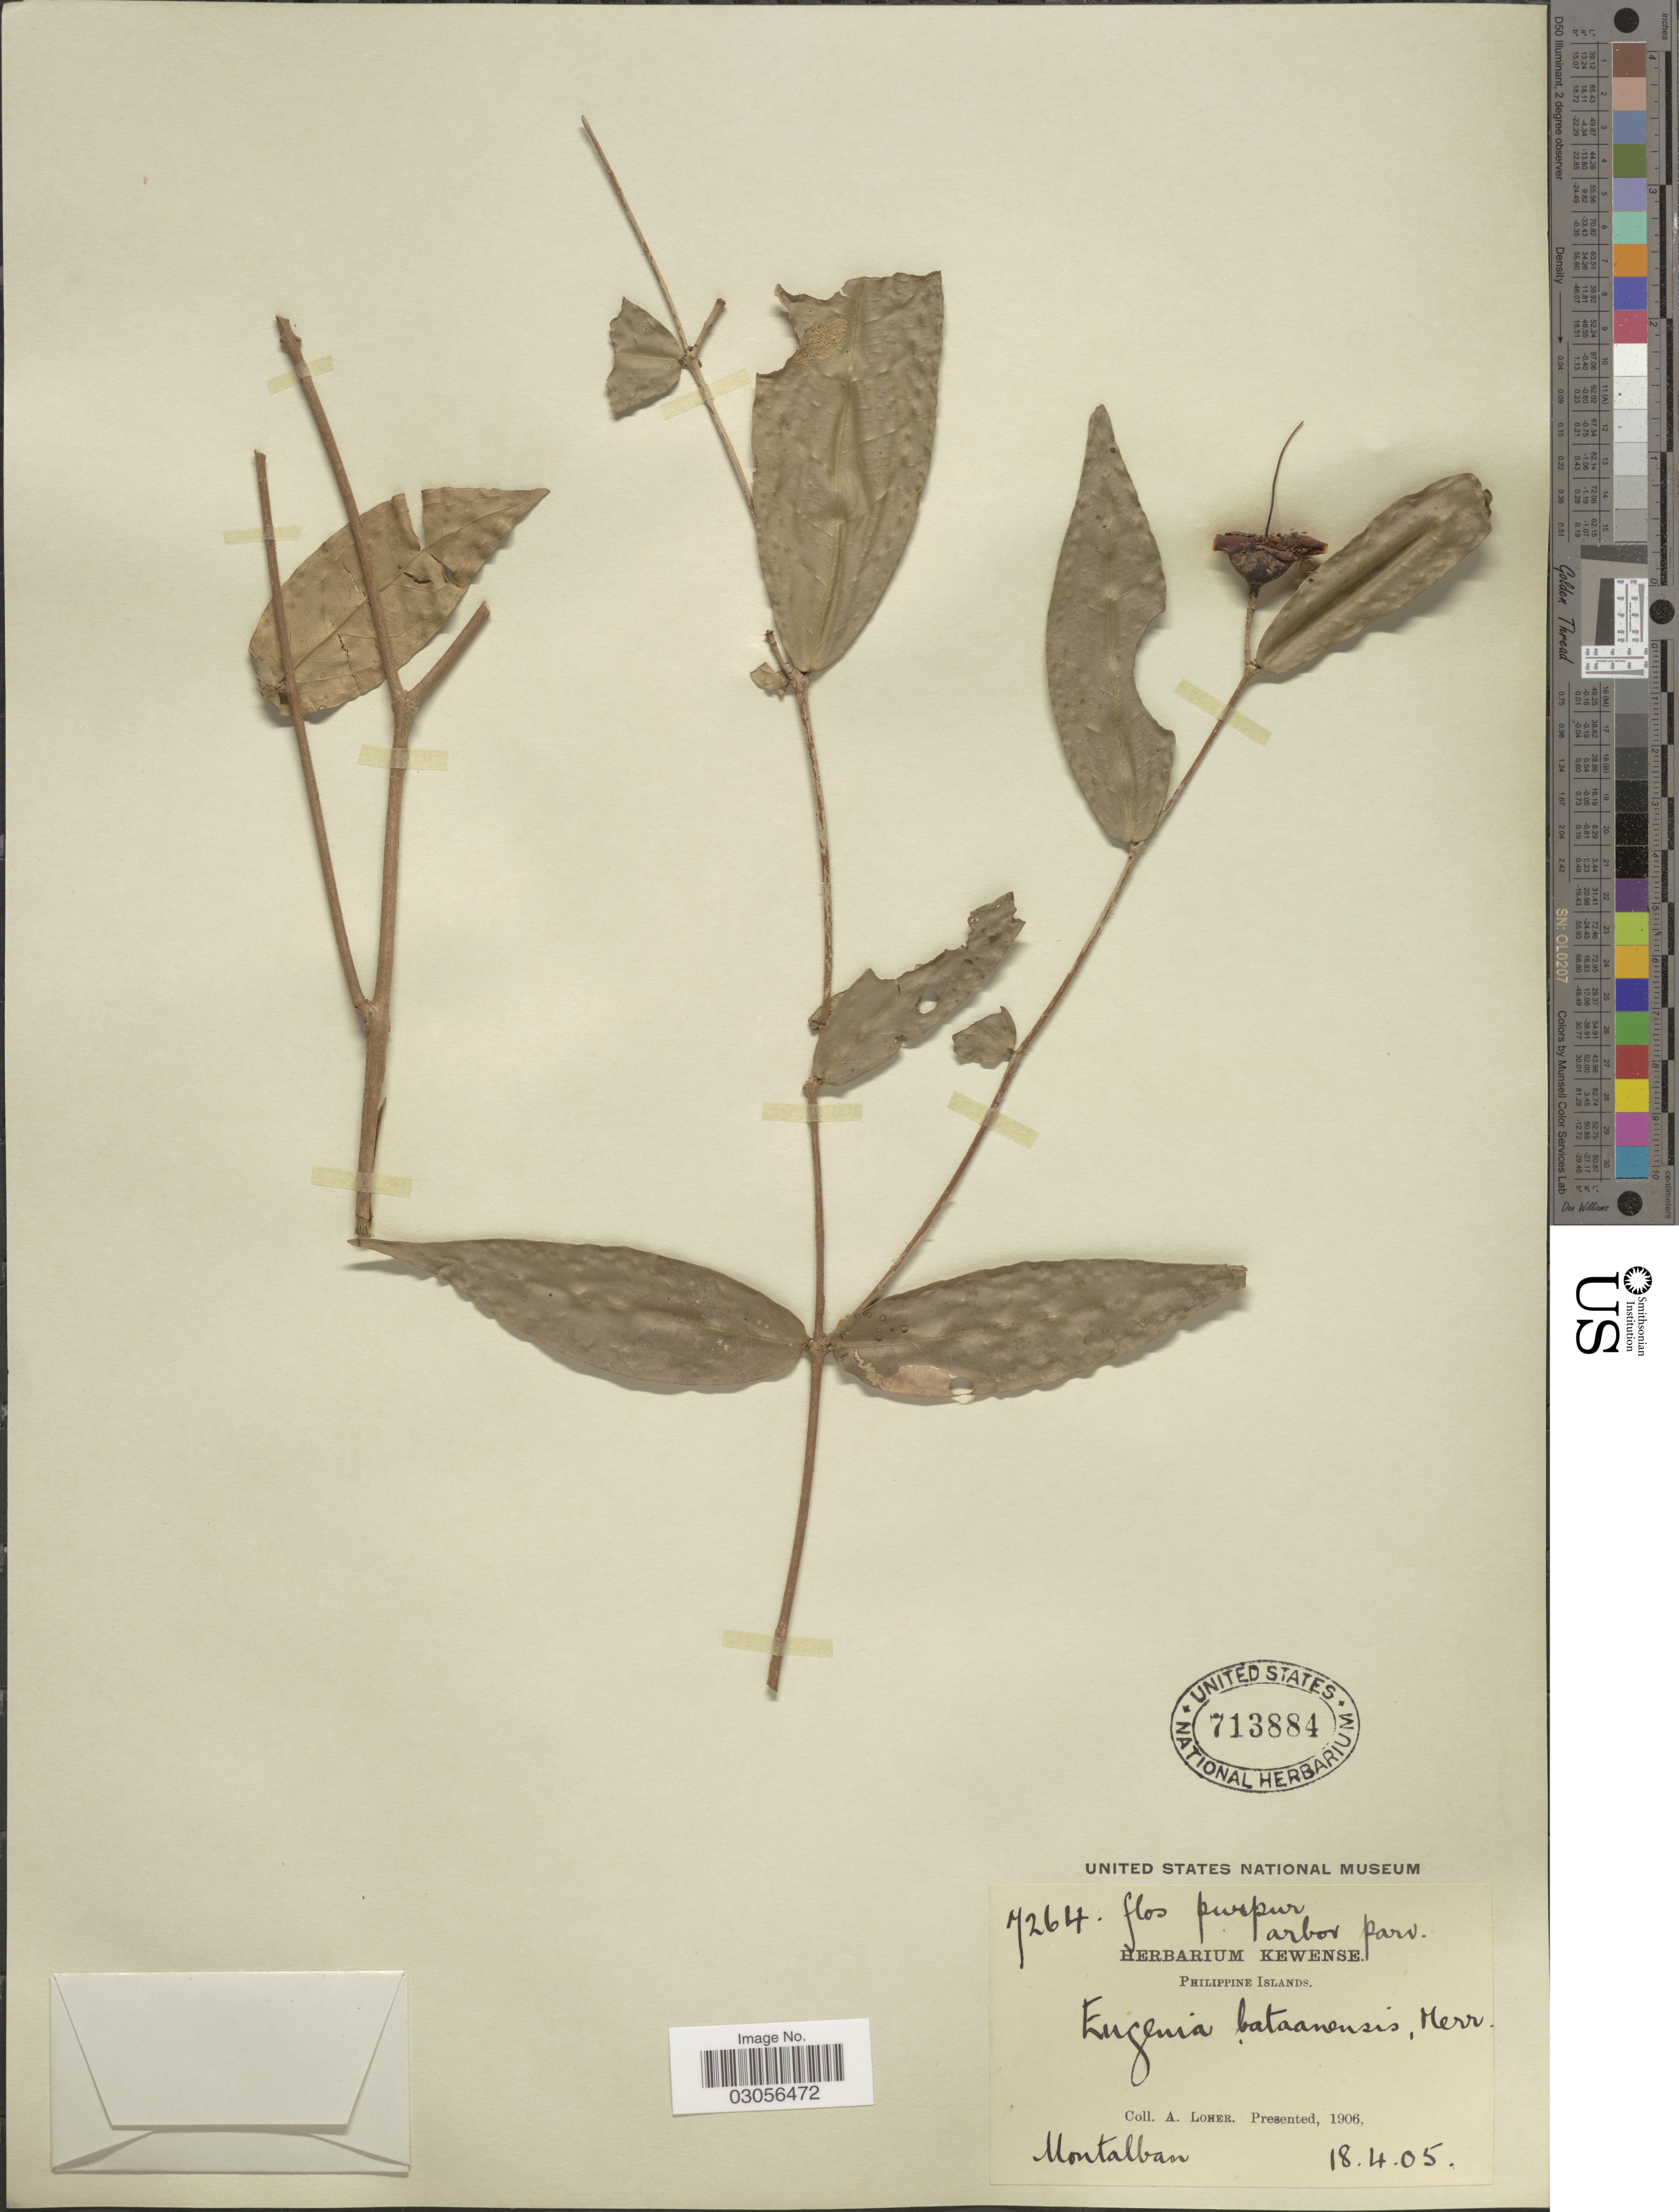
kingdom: Plantae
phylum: Tracheophyta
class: Magnoliopsida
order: Myrtales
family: Myrtaceae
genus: Syzygium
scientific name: Syzygium bataanense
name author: (Merr.) Merr.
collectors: A. Loher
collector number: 7264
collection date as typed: Transcribed d/m/y: 18/4/5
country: Philippines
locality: Philippine Islands, Montalban.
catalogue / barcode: US 713884